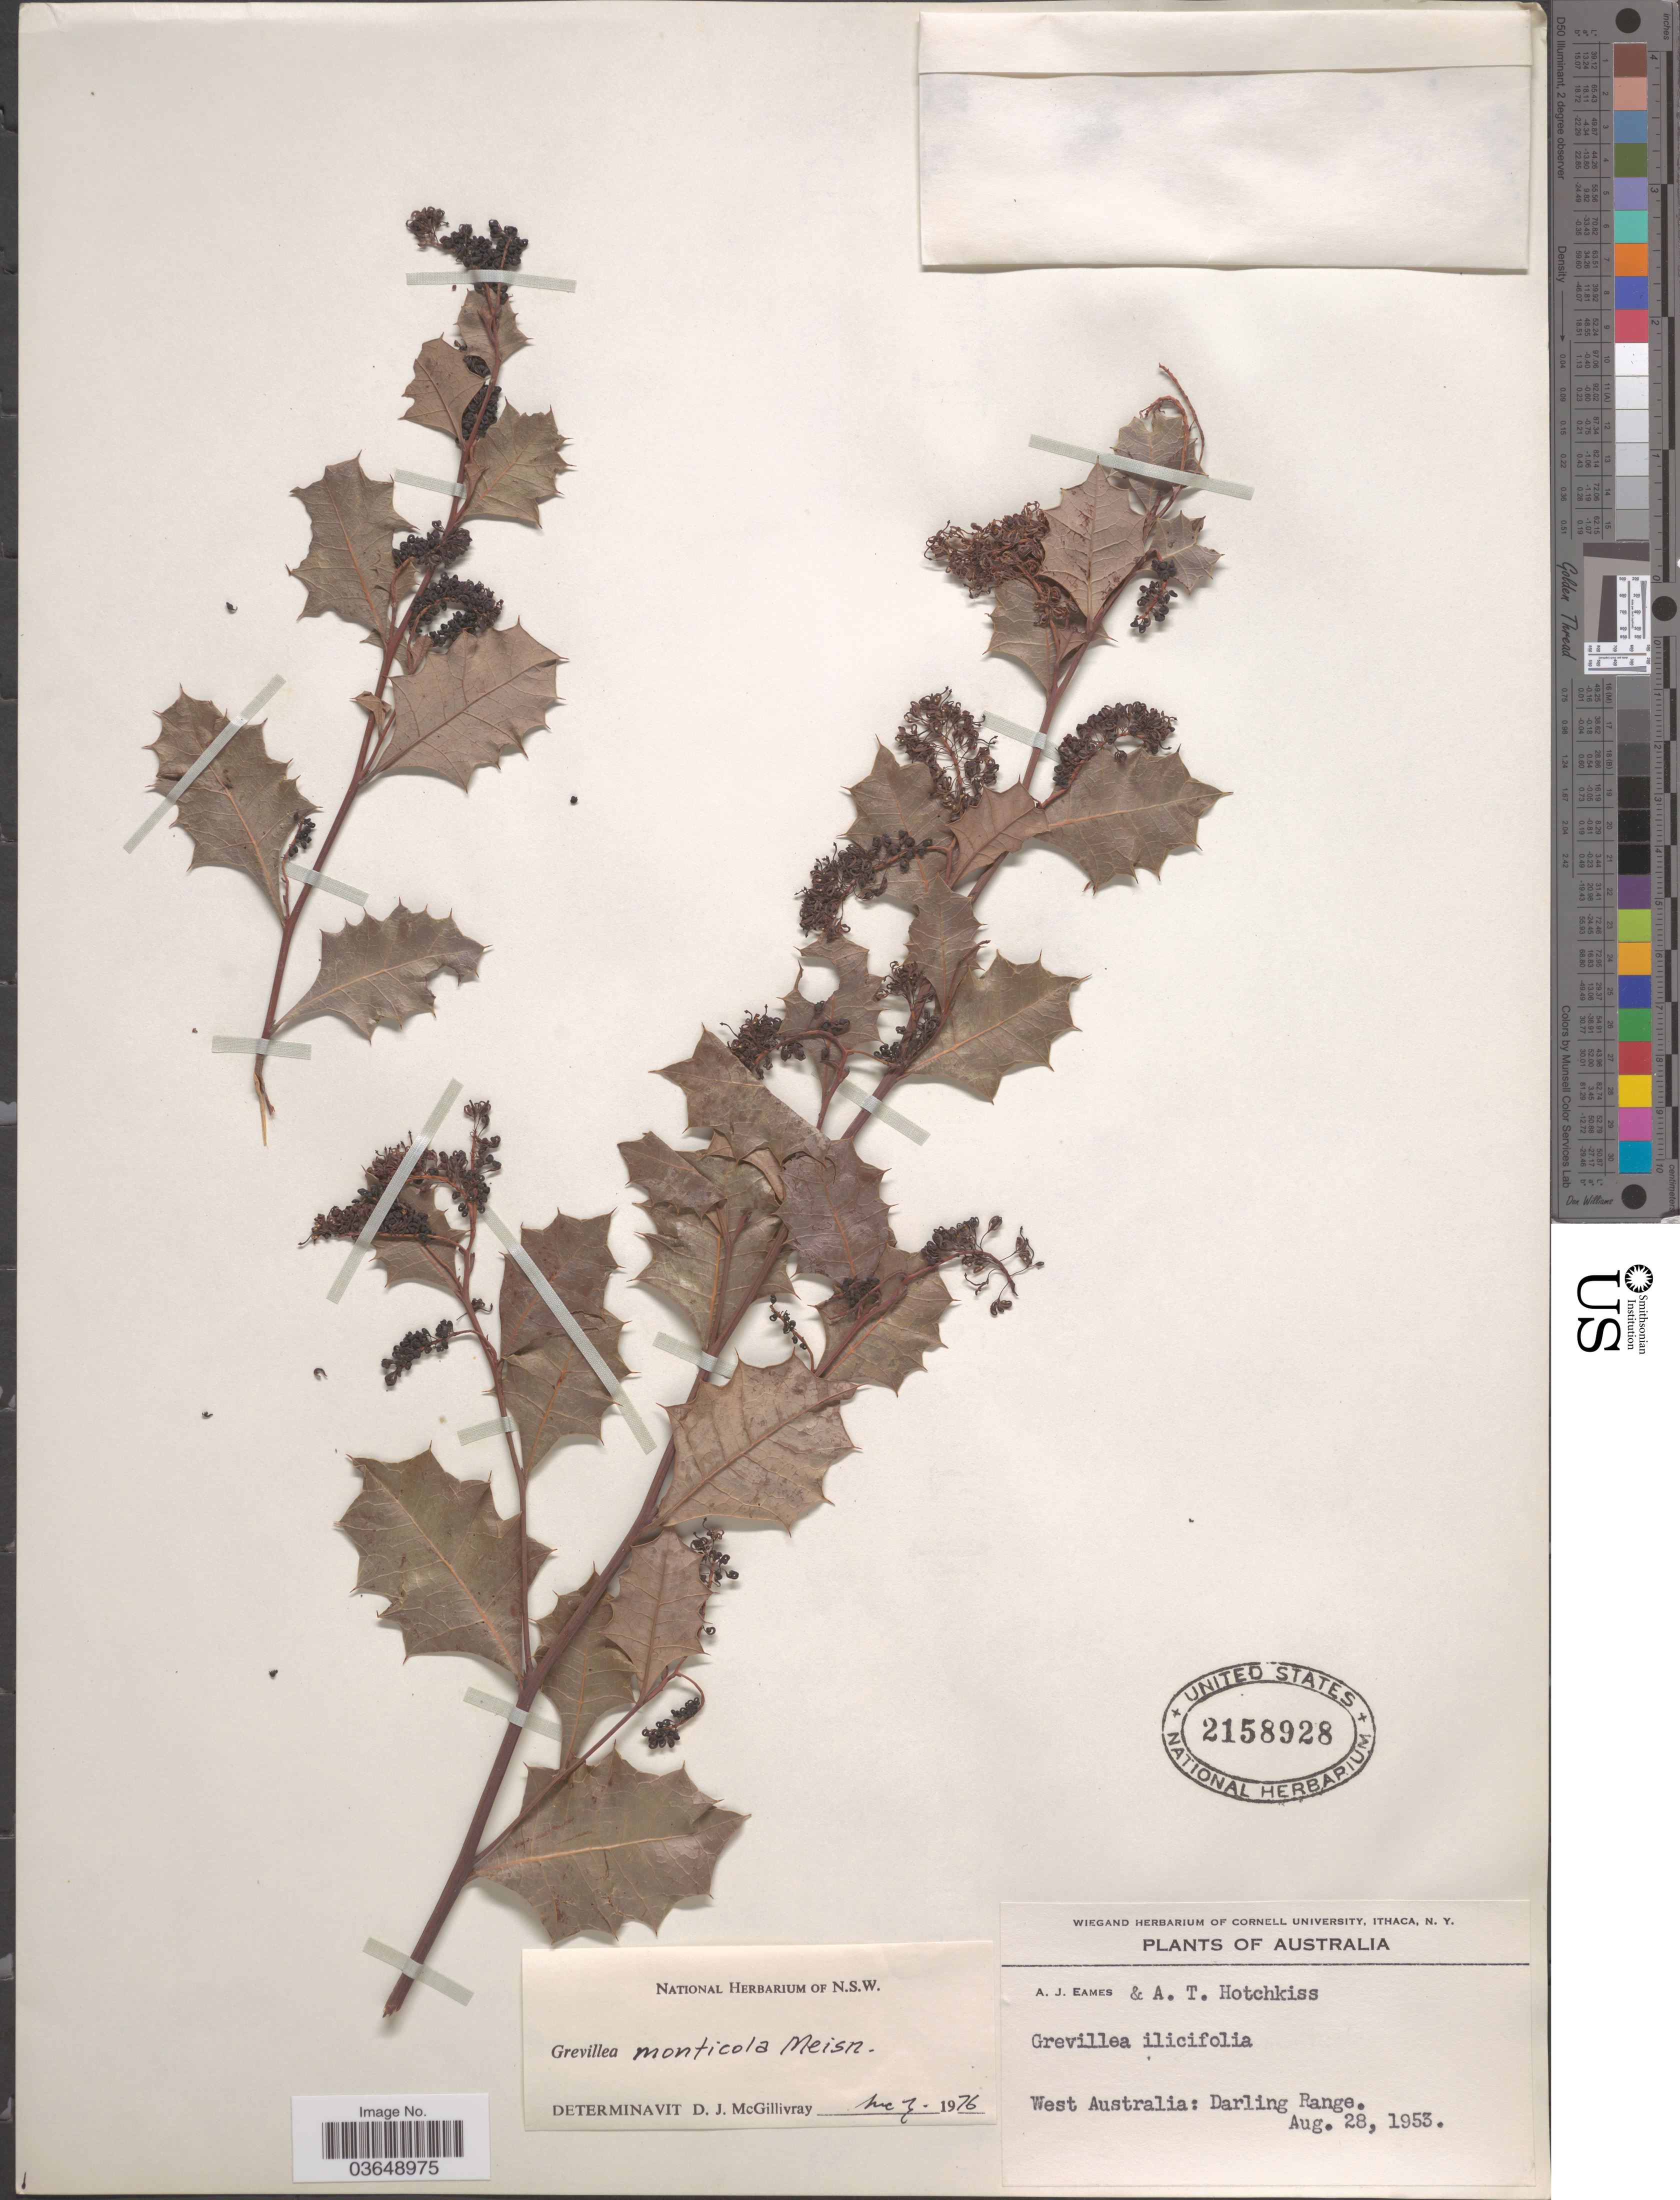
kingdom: Plantae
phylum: Tracheophyta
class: Magnoliopsida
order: Proteales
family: Proteaceae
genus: Grevillea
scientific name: Grevillea monticola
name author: Meisn.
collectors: A. J. Eames & A. Hotchkiss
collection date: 1953-08-28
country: Australia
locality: West Australia: Darling Range.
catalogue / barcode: US 2158928